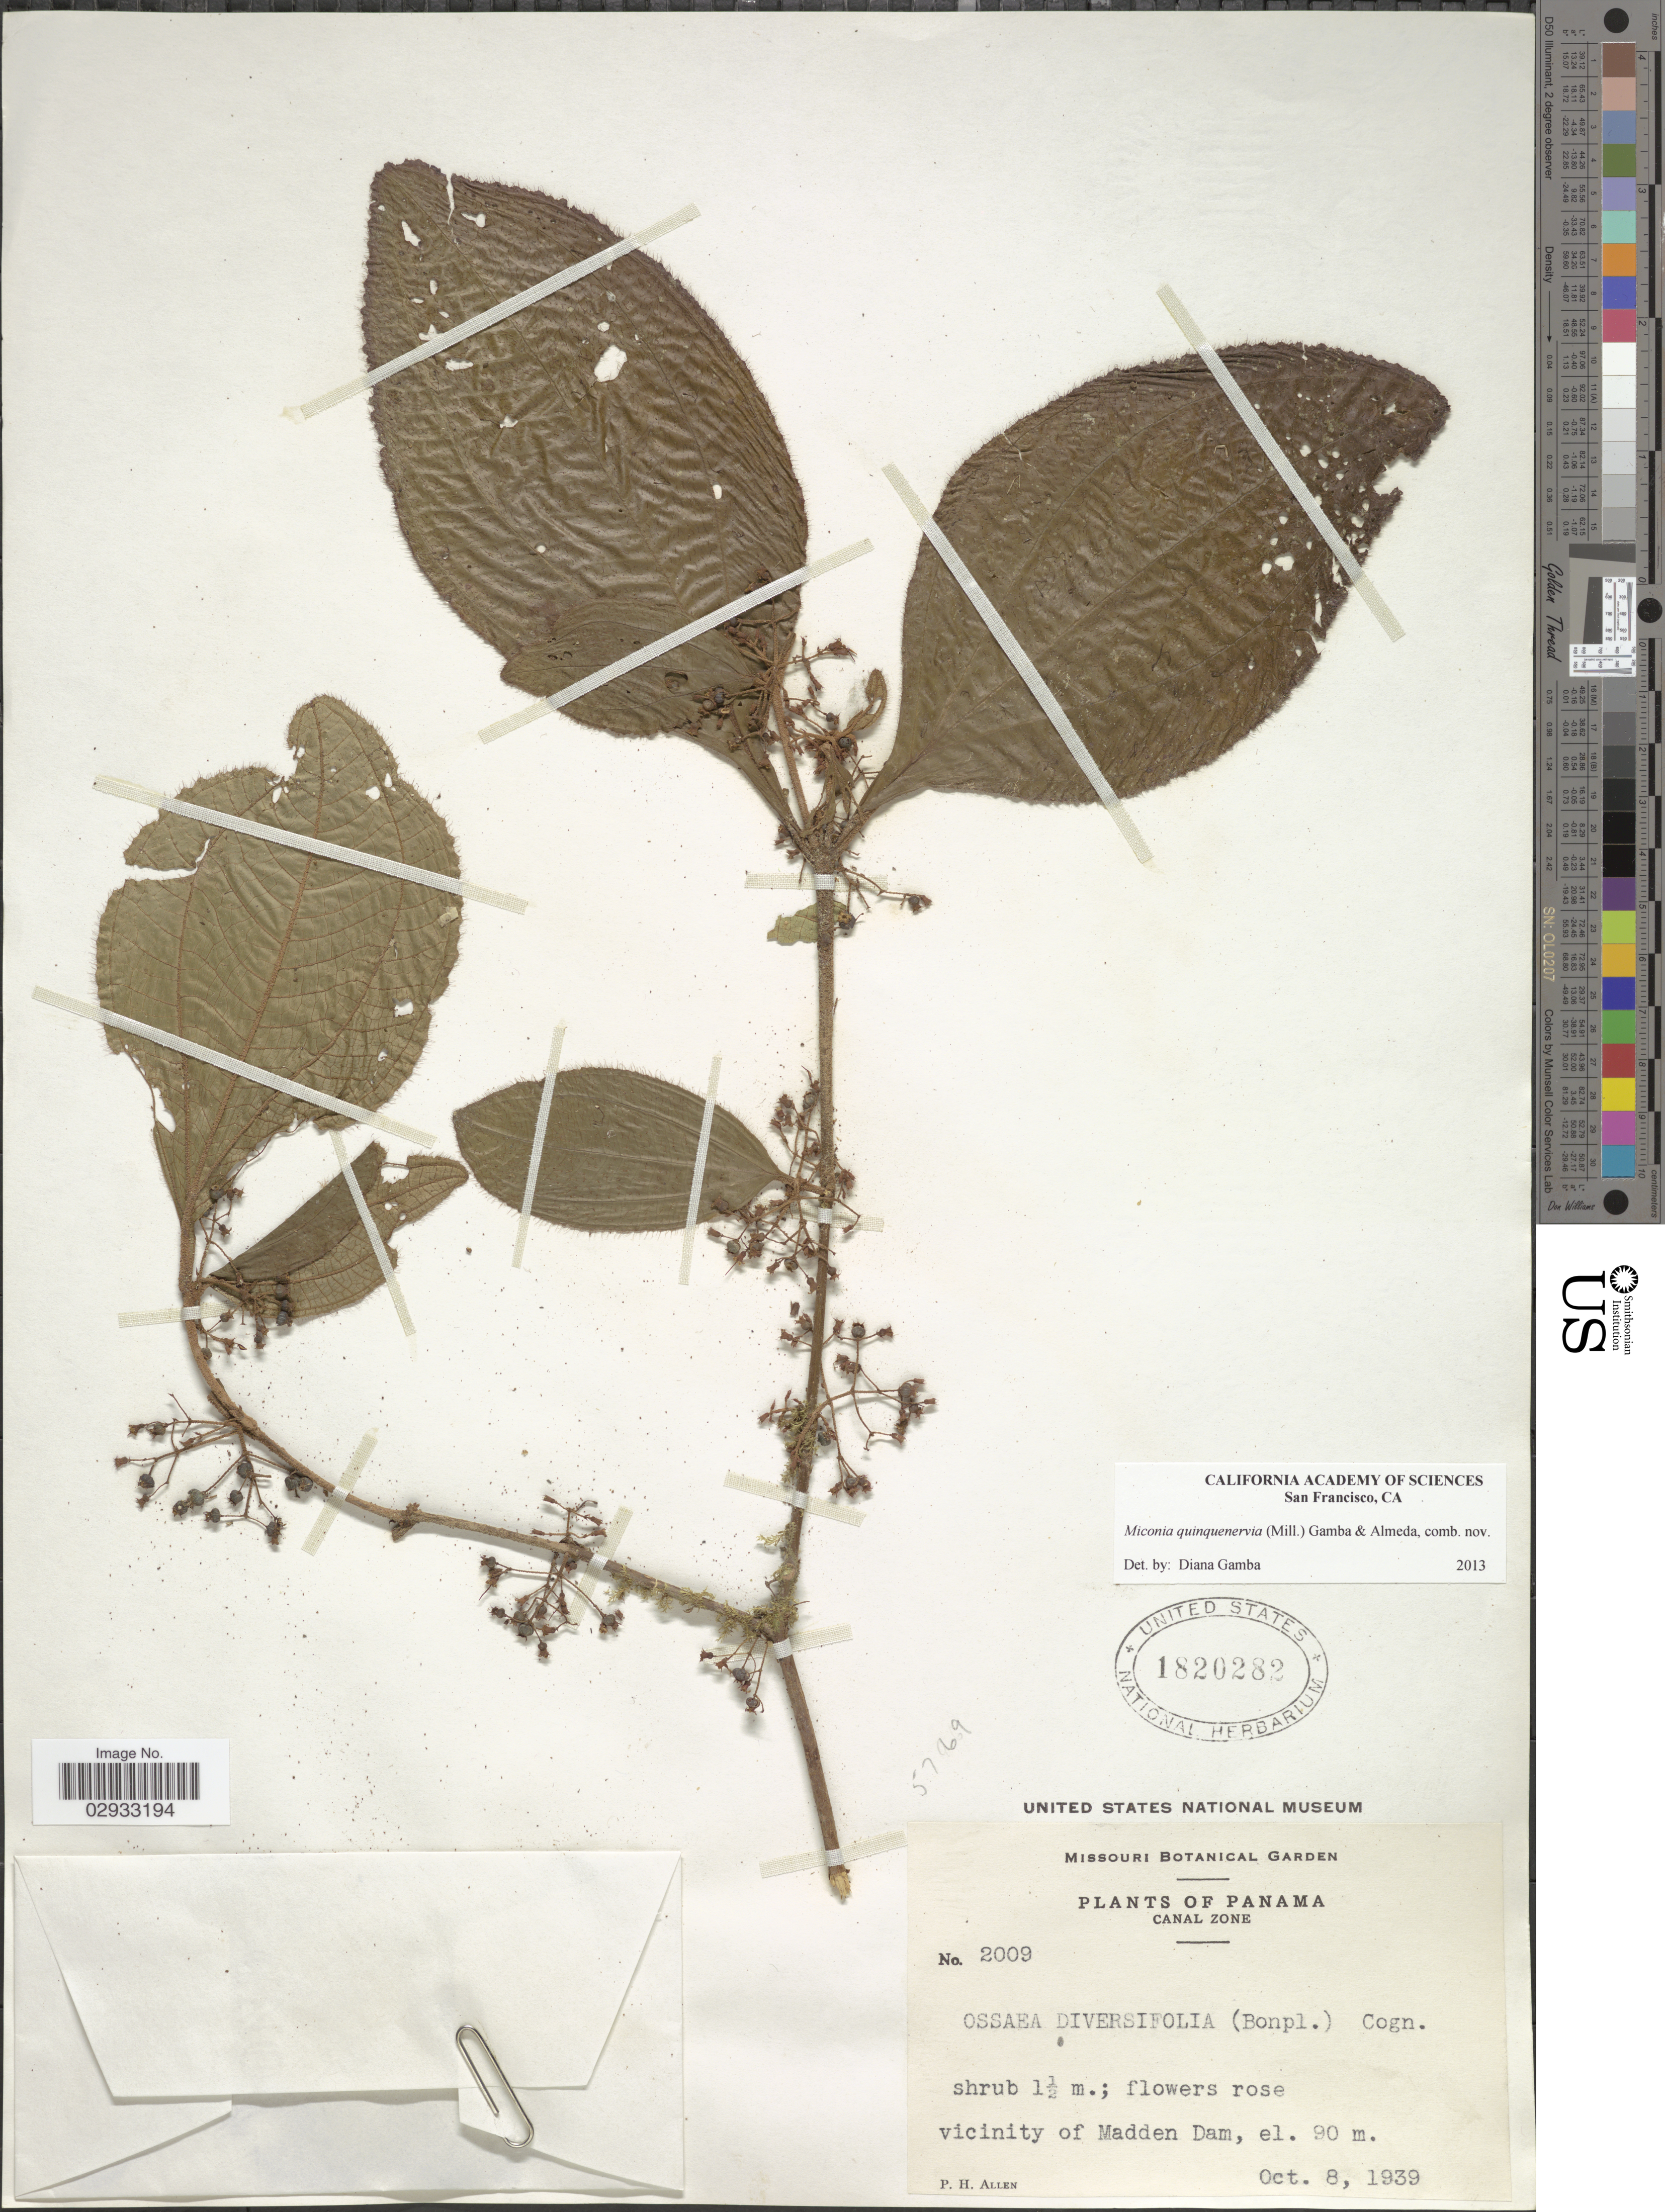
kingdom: Plantae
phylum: Tracheophyta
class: Magnoliopsida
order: Myrtales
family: Melastomataceae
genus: Miconia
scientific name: Miconia quinquenervia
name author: (Mill.) Gamba & Almeda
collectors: P. H. Allen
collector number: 2009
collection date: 1939-10-08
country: Panama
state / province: Colón / Panamá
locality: Canal Zone. Vicinity of Madden Dam.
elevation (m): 90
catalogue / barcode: US 1820282